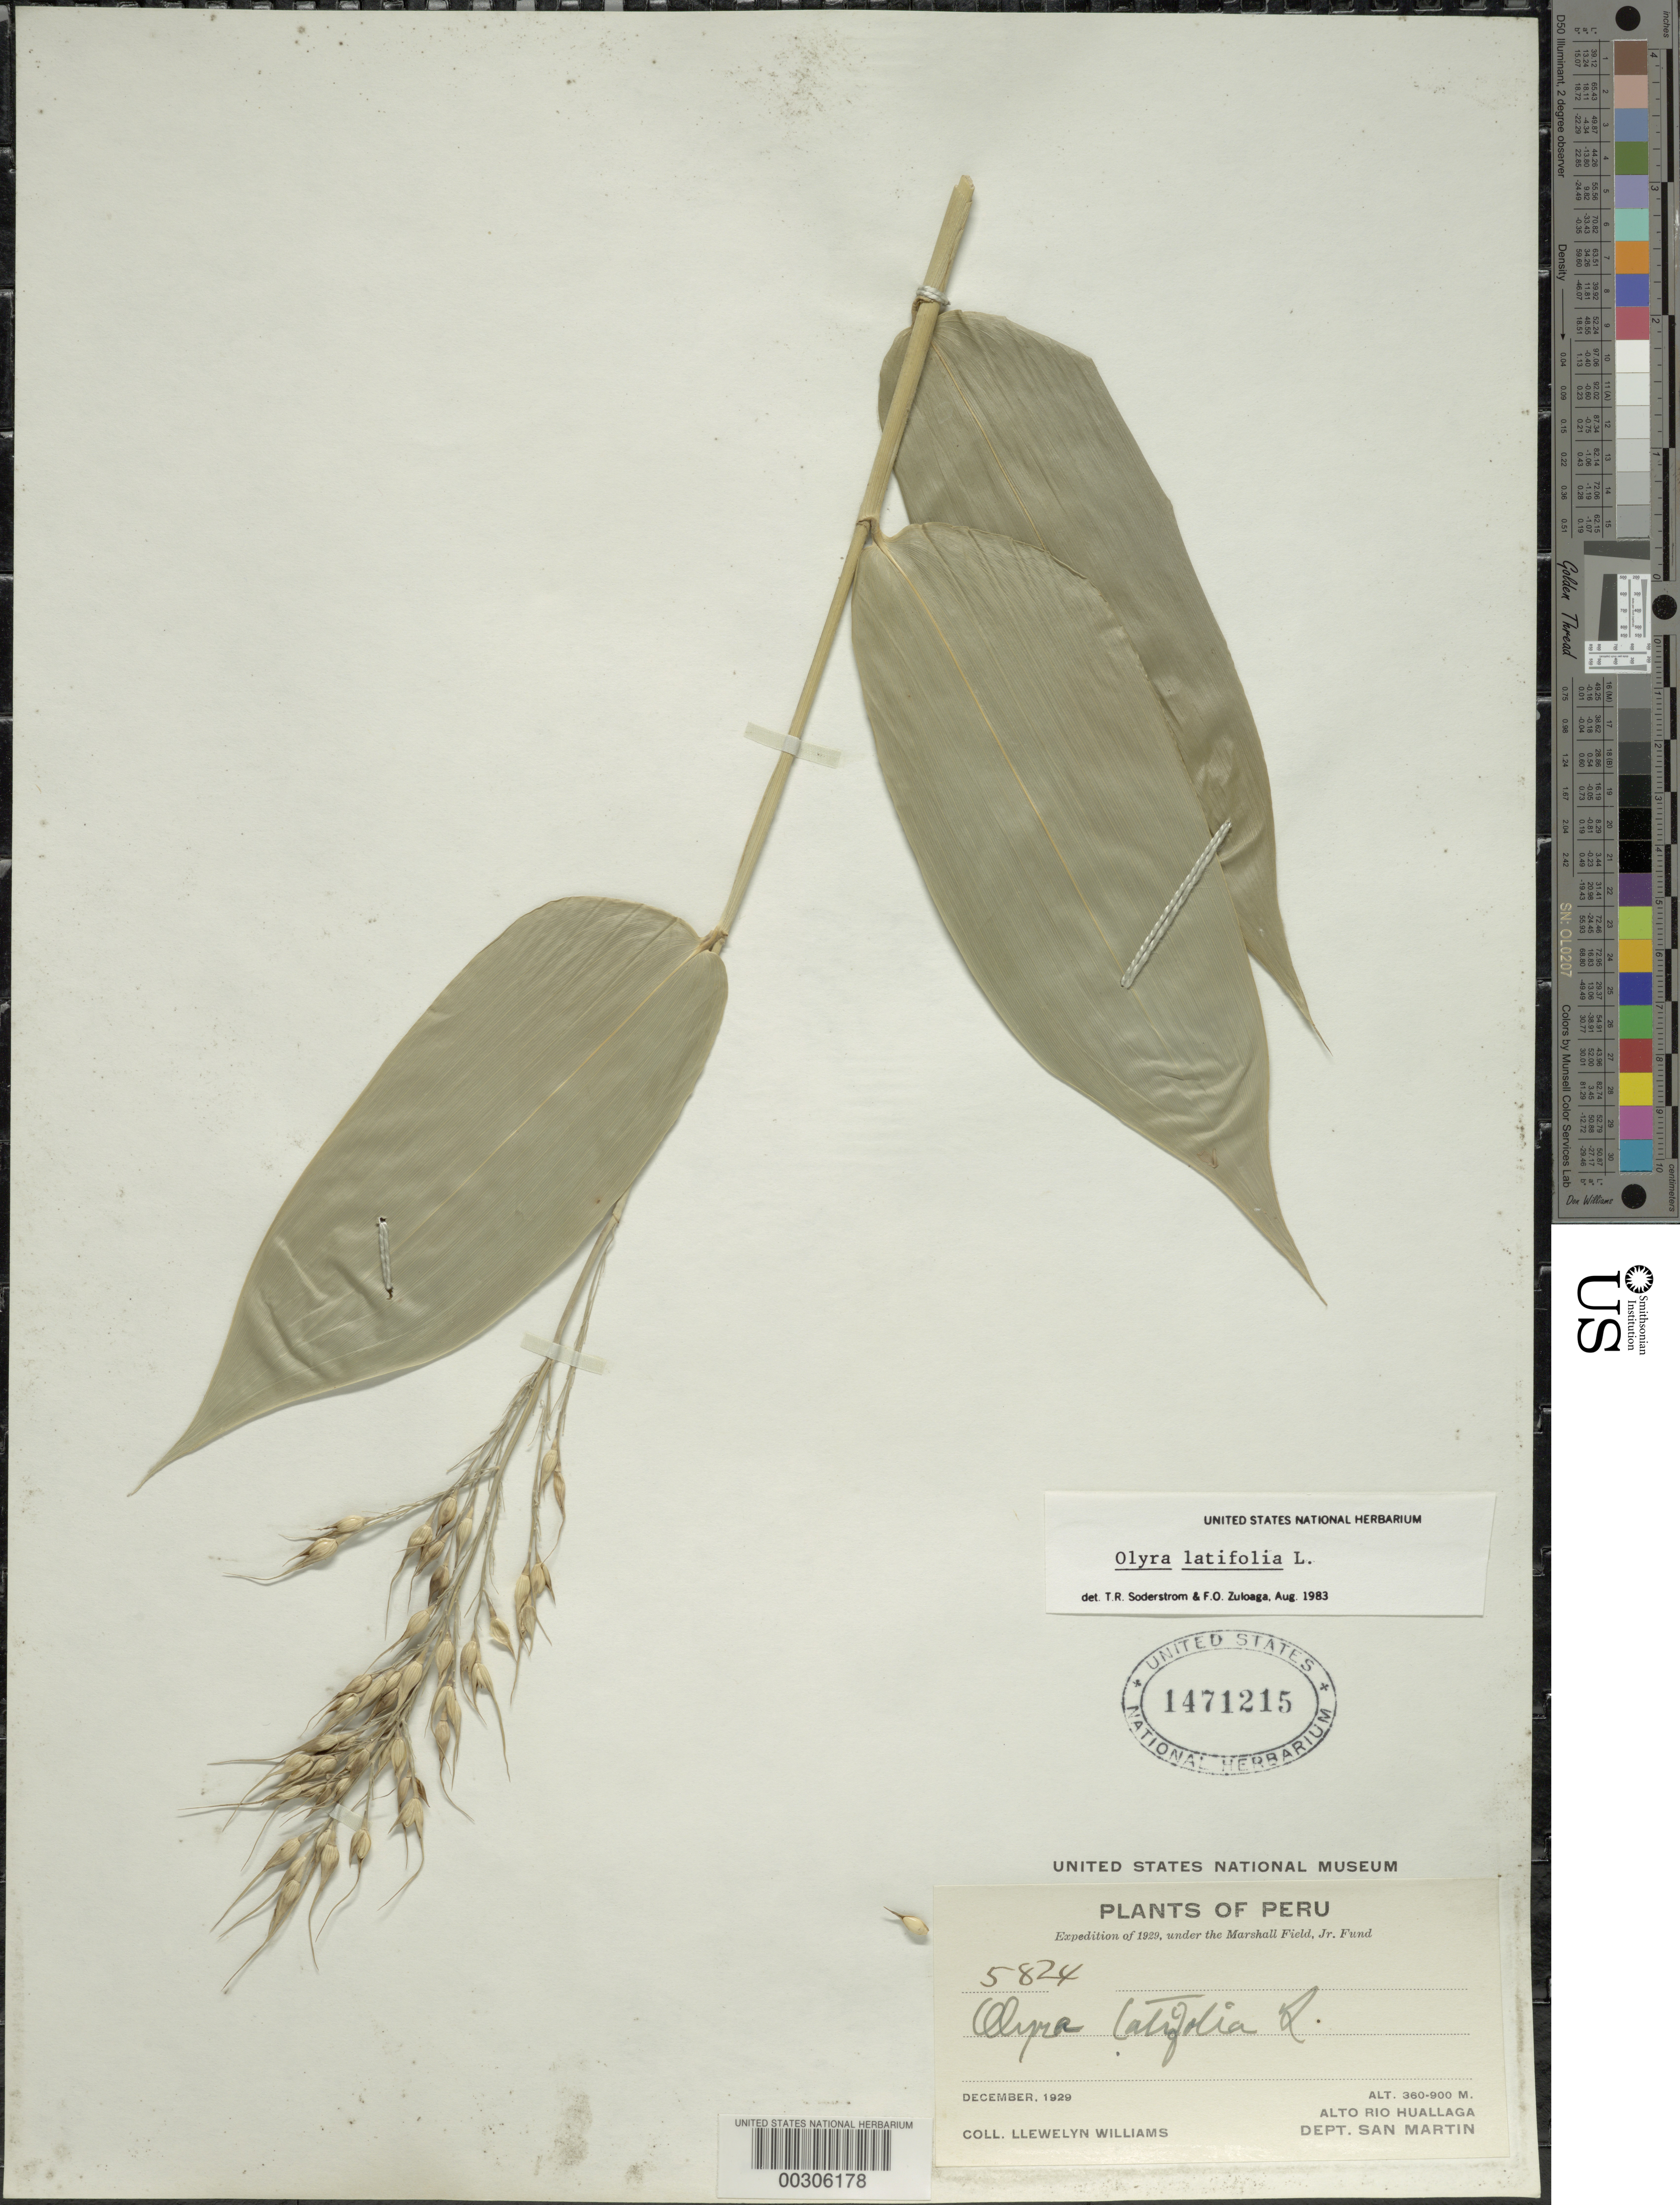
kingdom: Plantae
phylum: Tracheophyta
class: Liliopsida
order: Poales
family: Poaceae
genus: Olyra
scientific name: Olyra latifolia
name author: L.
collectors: Ll. Williams & A. H. Alston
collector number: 5824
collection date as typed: Dec 1929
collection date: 1929-12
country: Peru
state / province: San Martín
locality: Rio huallaga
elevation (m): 360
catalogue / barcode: US 1471215